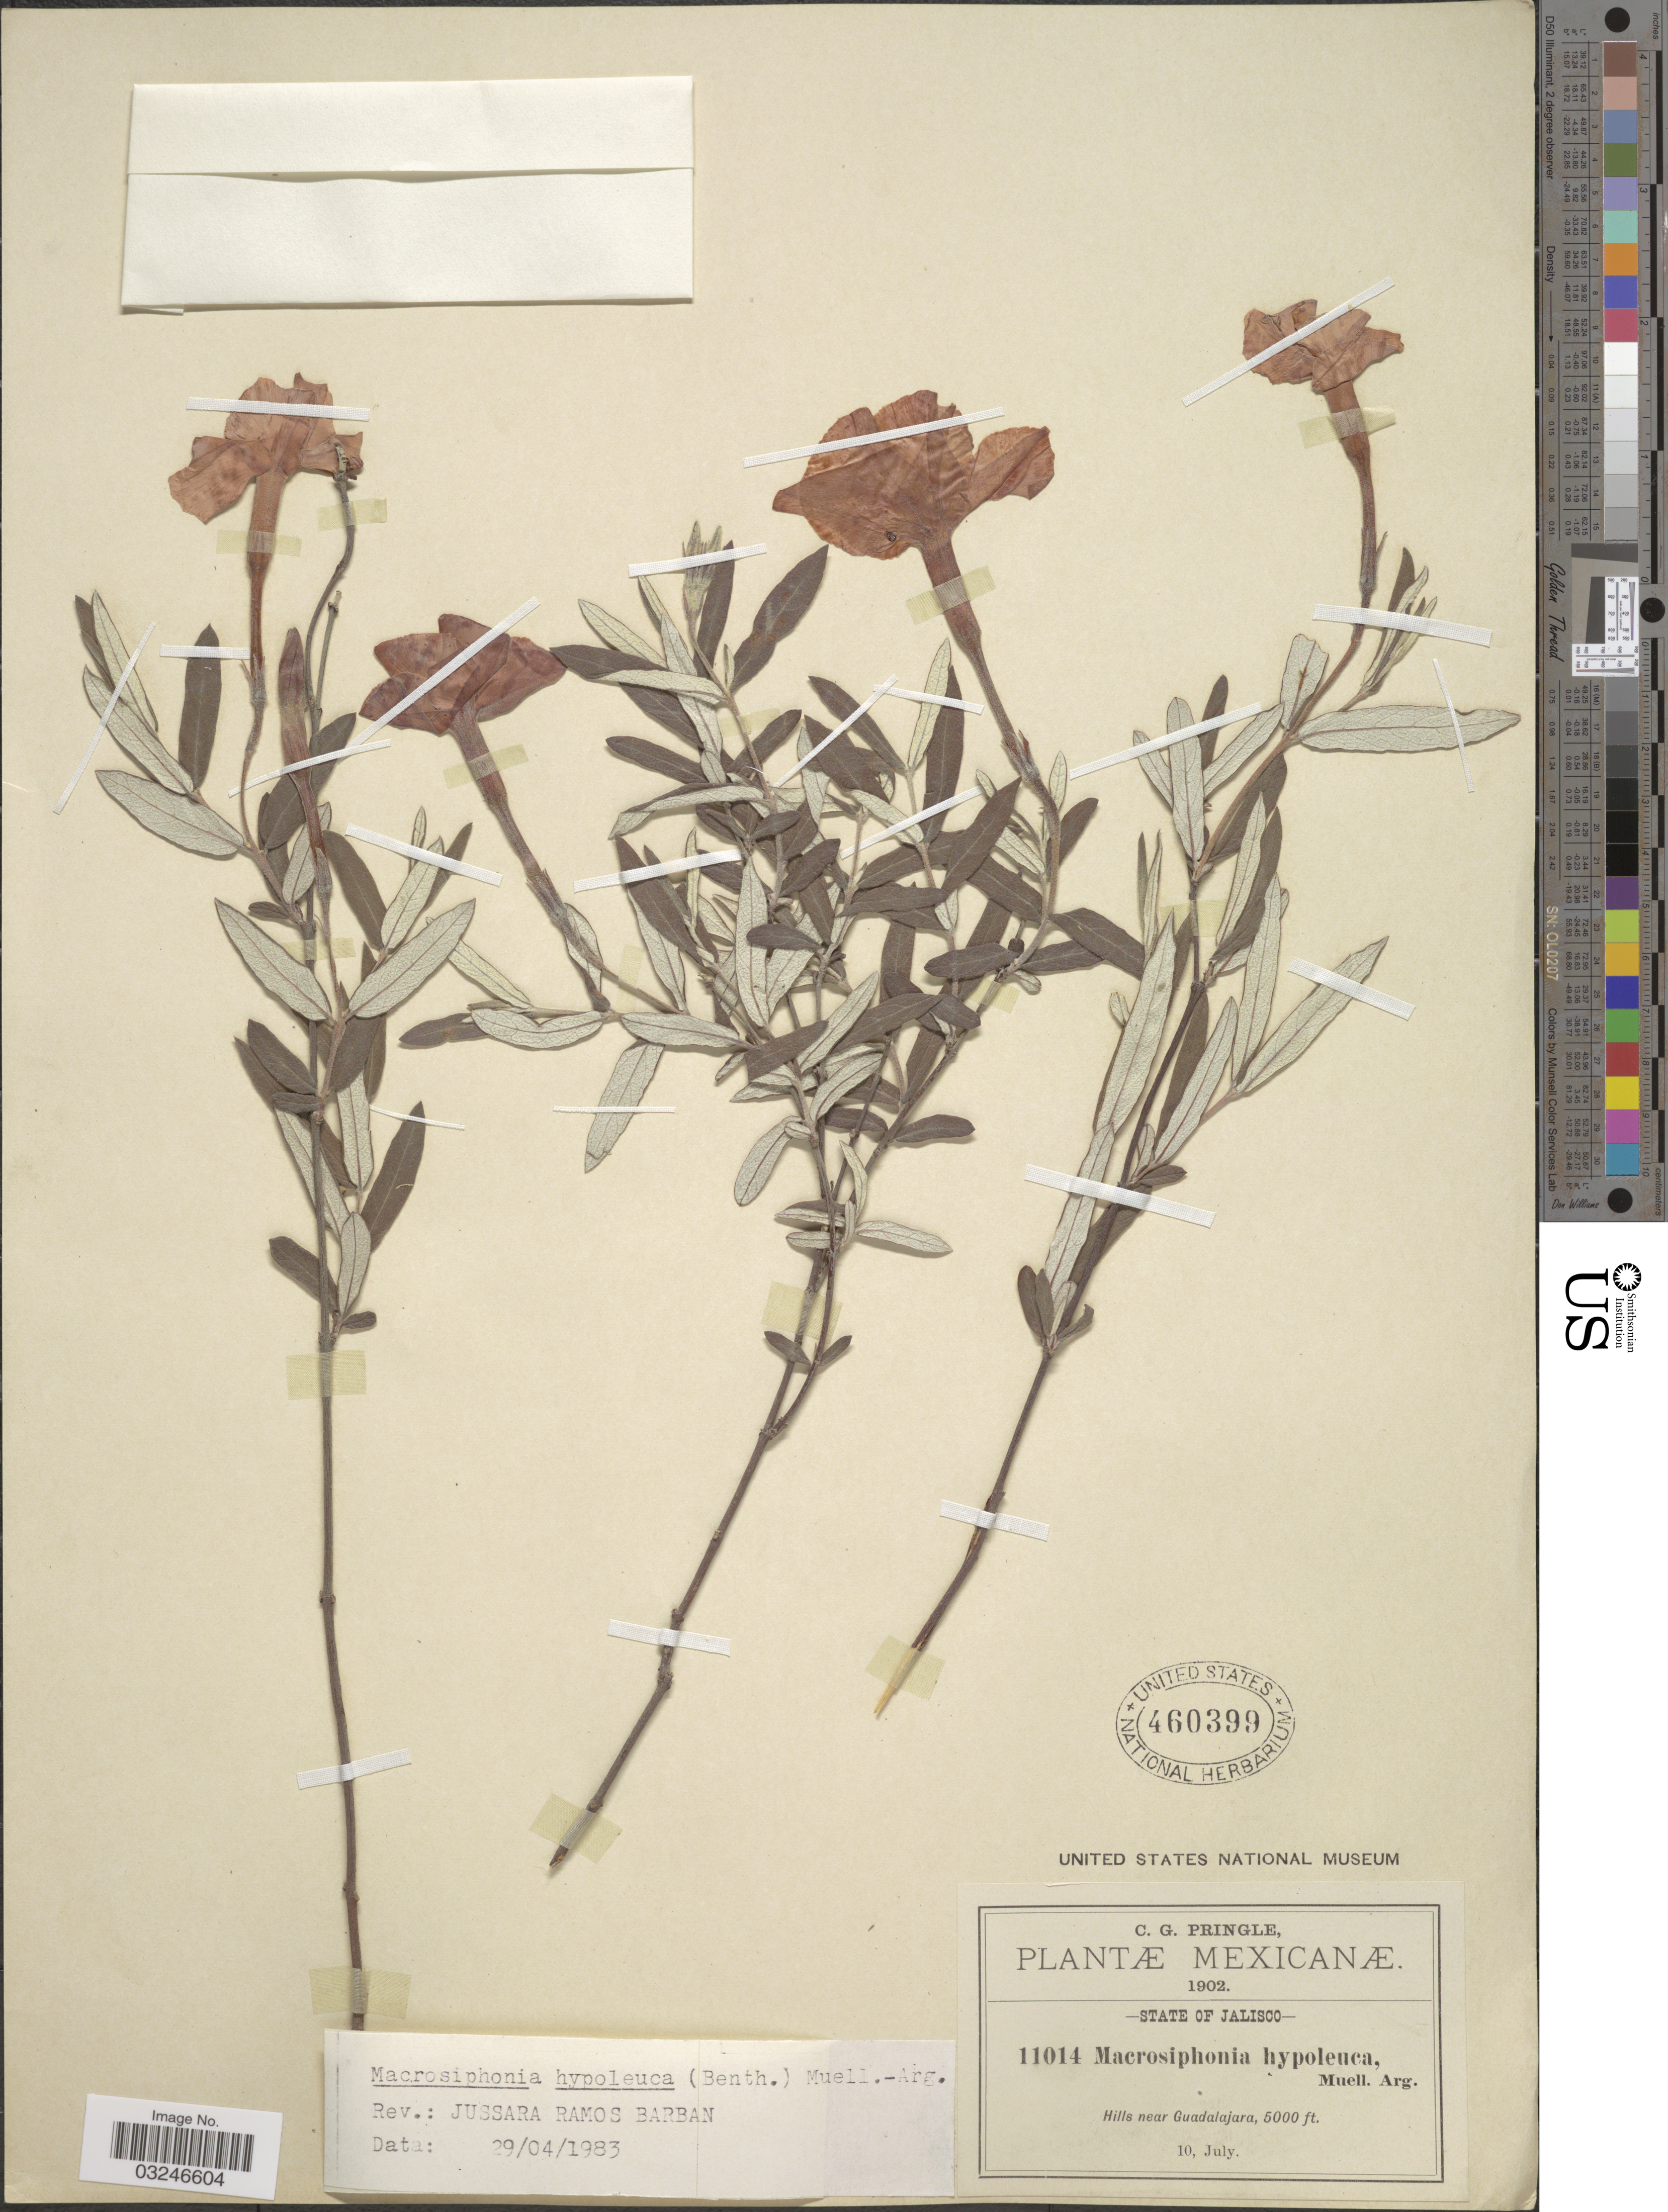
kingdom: Plantae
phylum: Tracheophyta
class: Magnoliopsida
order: Gentianales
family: Apocynaceae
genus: Macrosiphonia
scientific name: Macrosiphonia hypoleuca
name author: (Benth.) Müll. Arg.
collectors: C. G. Pringle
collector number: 11014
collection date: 1902-07-10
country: Mexico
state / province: Jalisco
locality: State of Jalisco. Hills near Guadalajara.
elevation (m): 1524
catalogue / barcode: US 460399